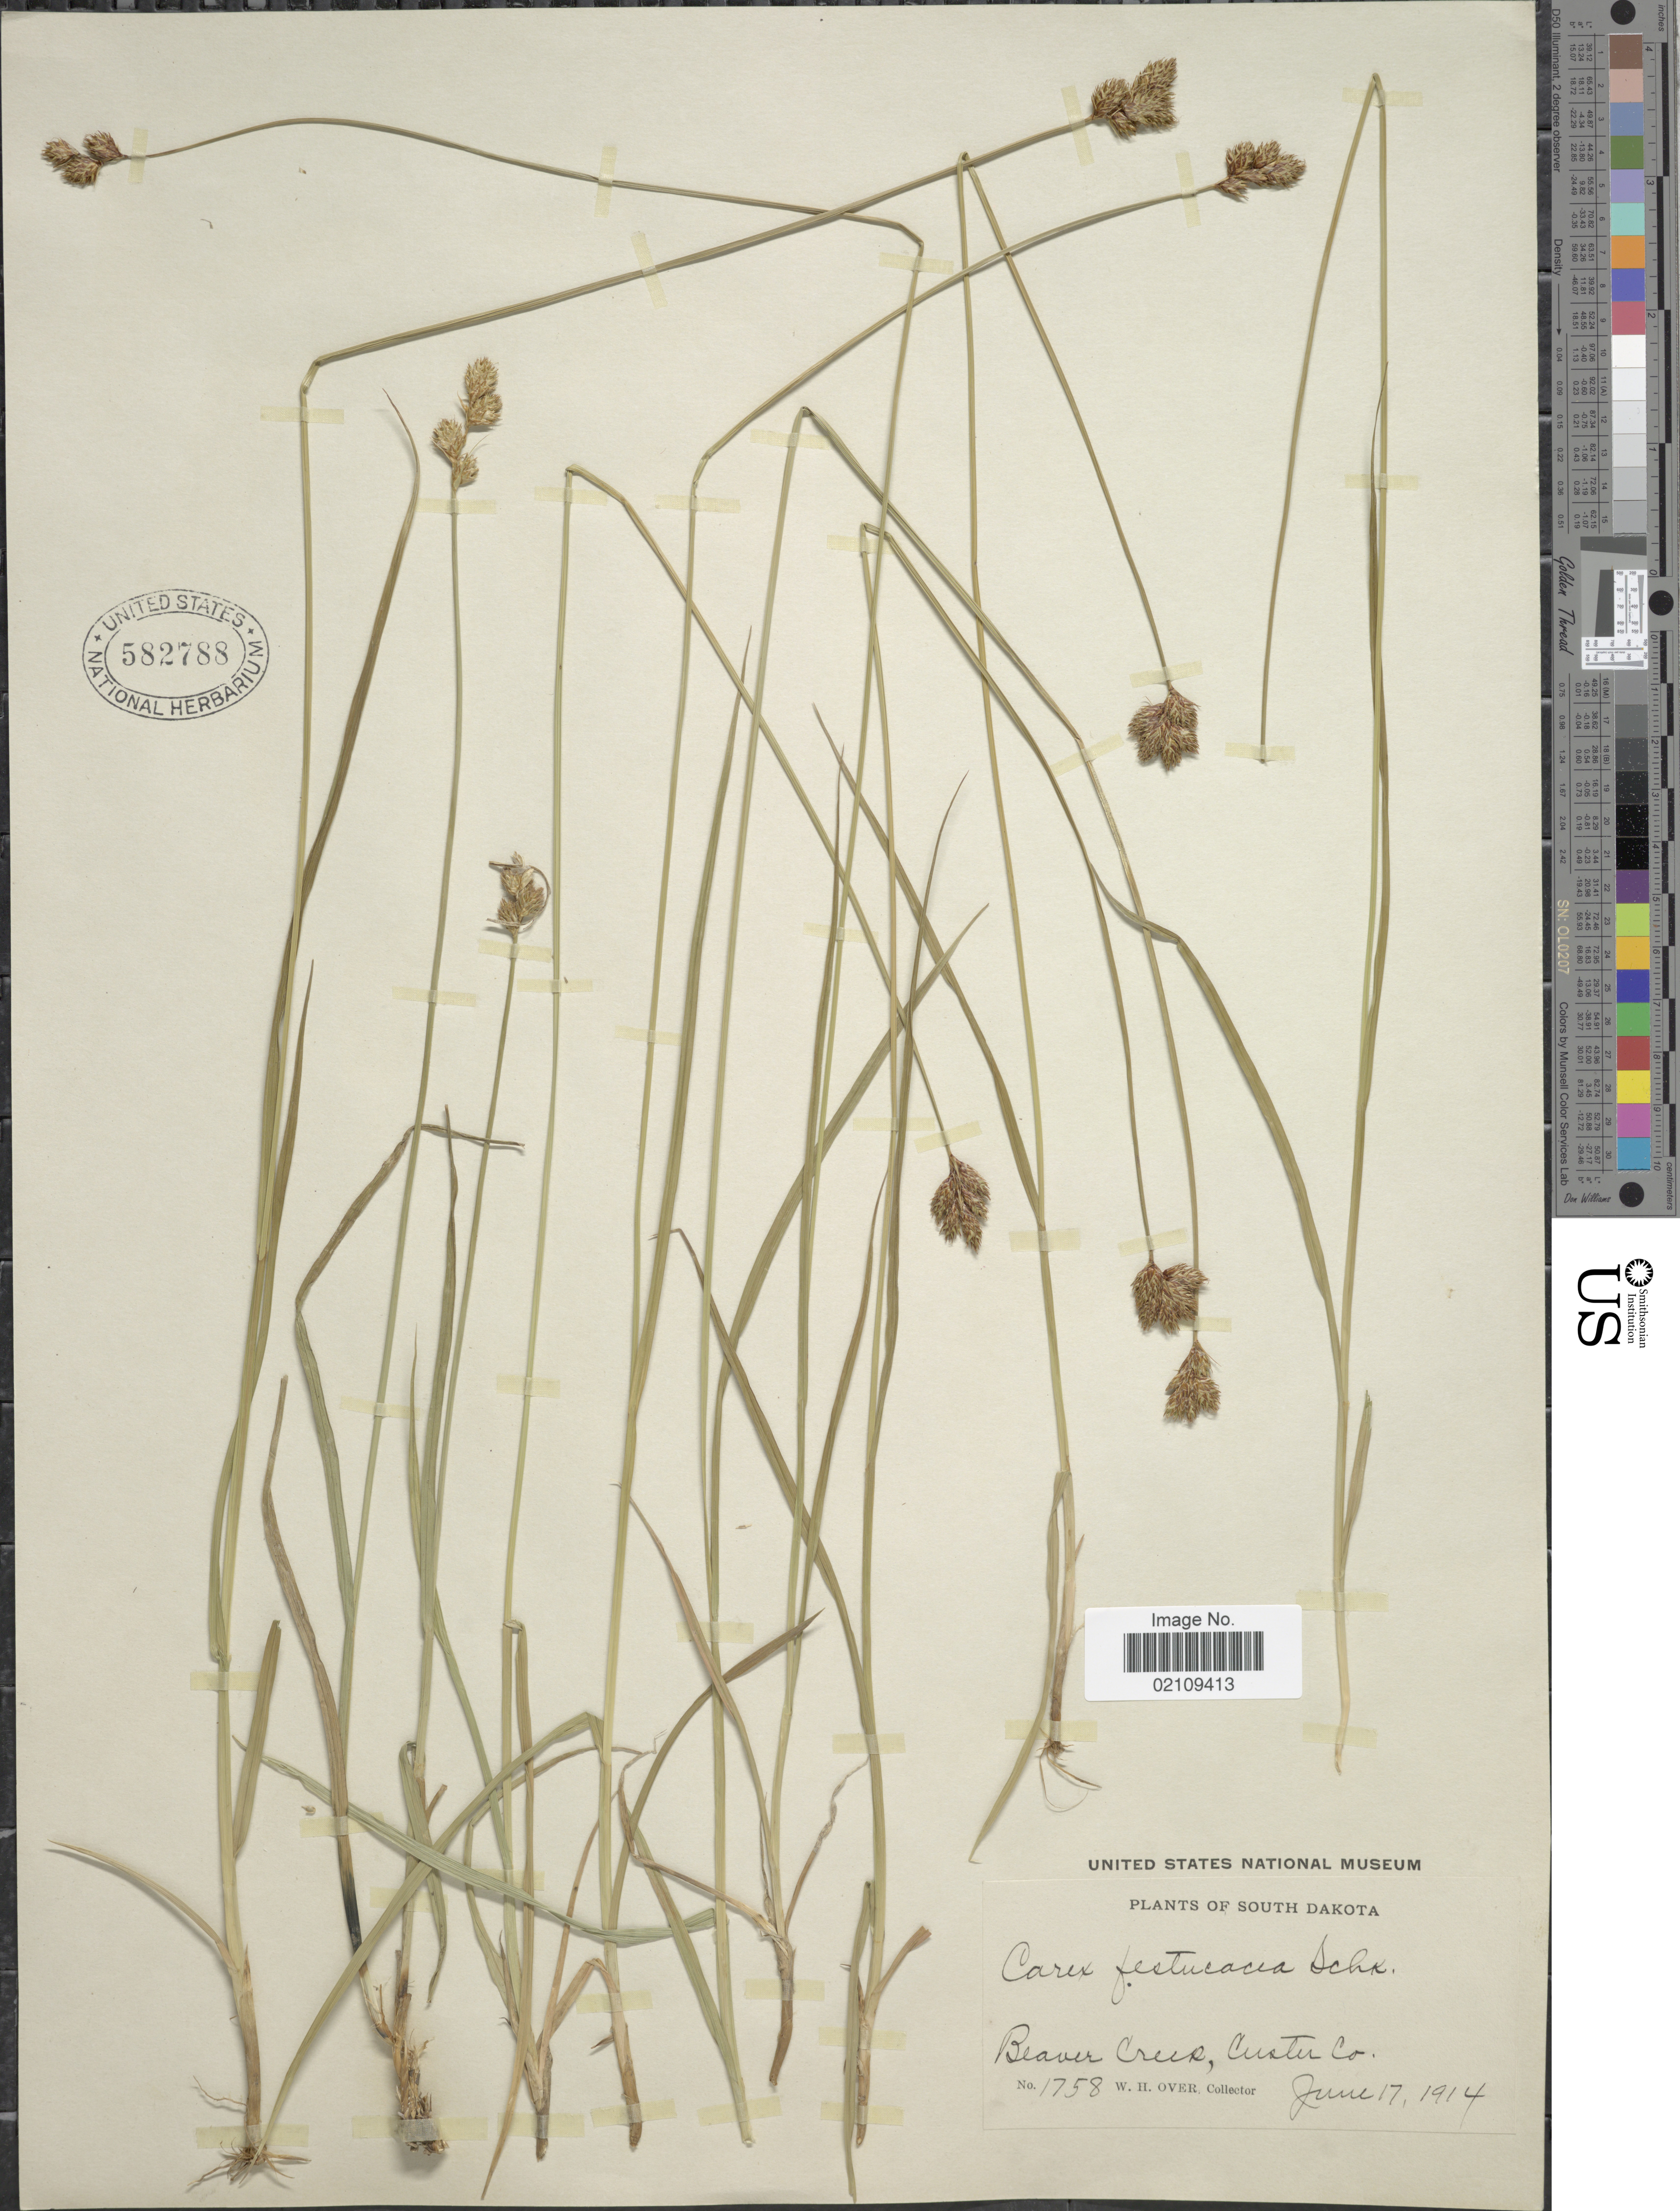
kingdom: Plantae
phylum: Tracheophyta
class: Liliopsida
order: Poales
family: Cyperaceae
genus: Carex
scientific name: Carex festucacea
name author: Willd.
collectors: W. Over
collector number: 1758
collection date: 1914-06-17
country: United States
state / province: South Dakota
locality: Beaver Creek, Custer Co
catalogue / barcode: US 582788